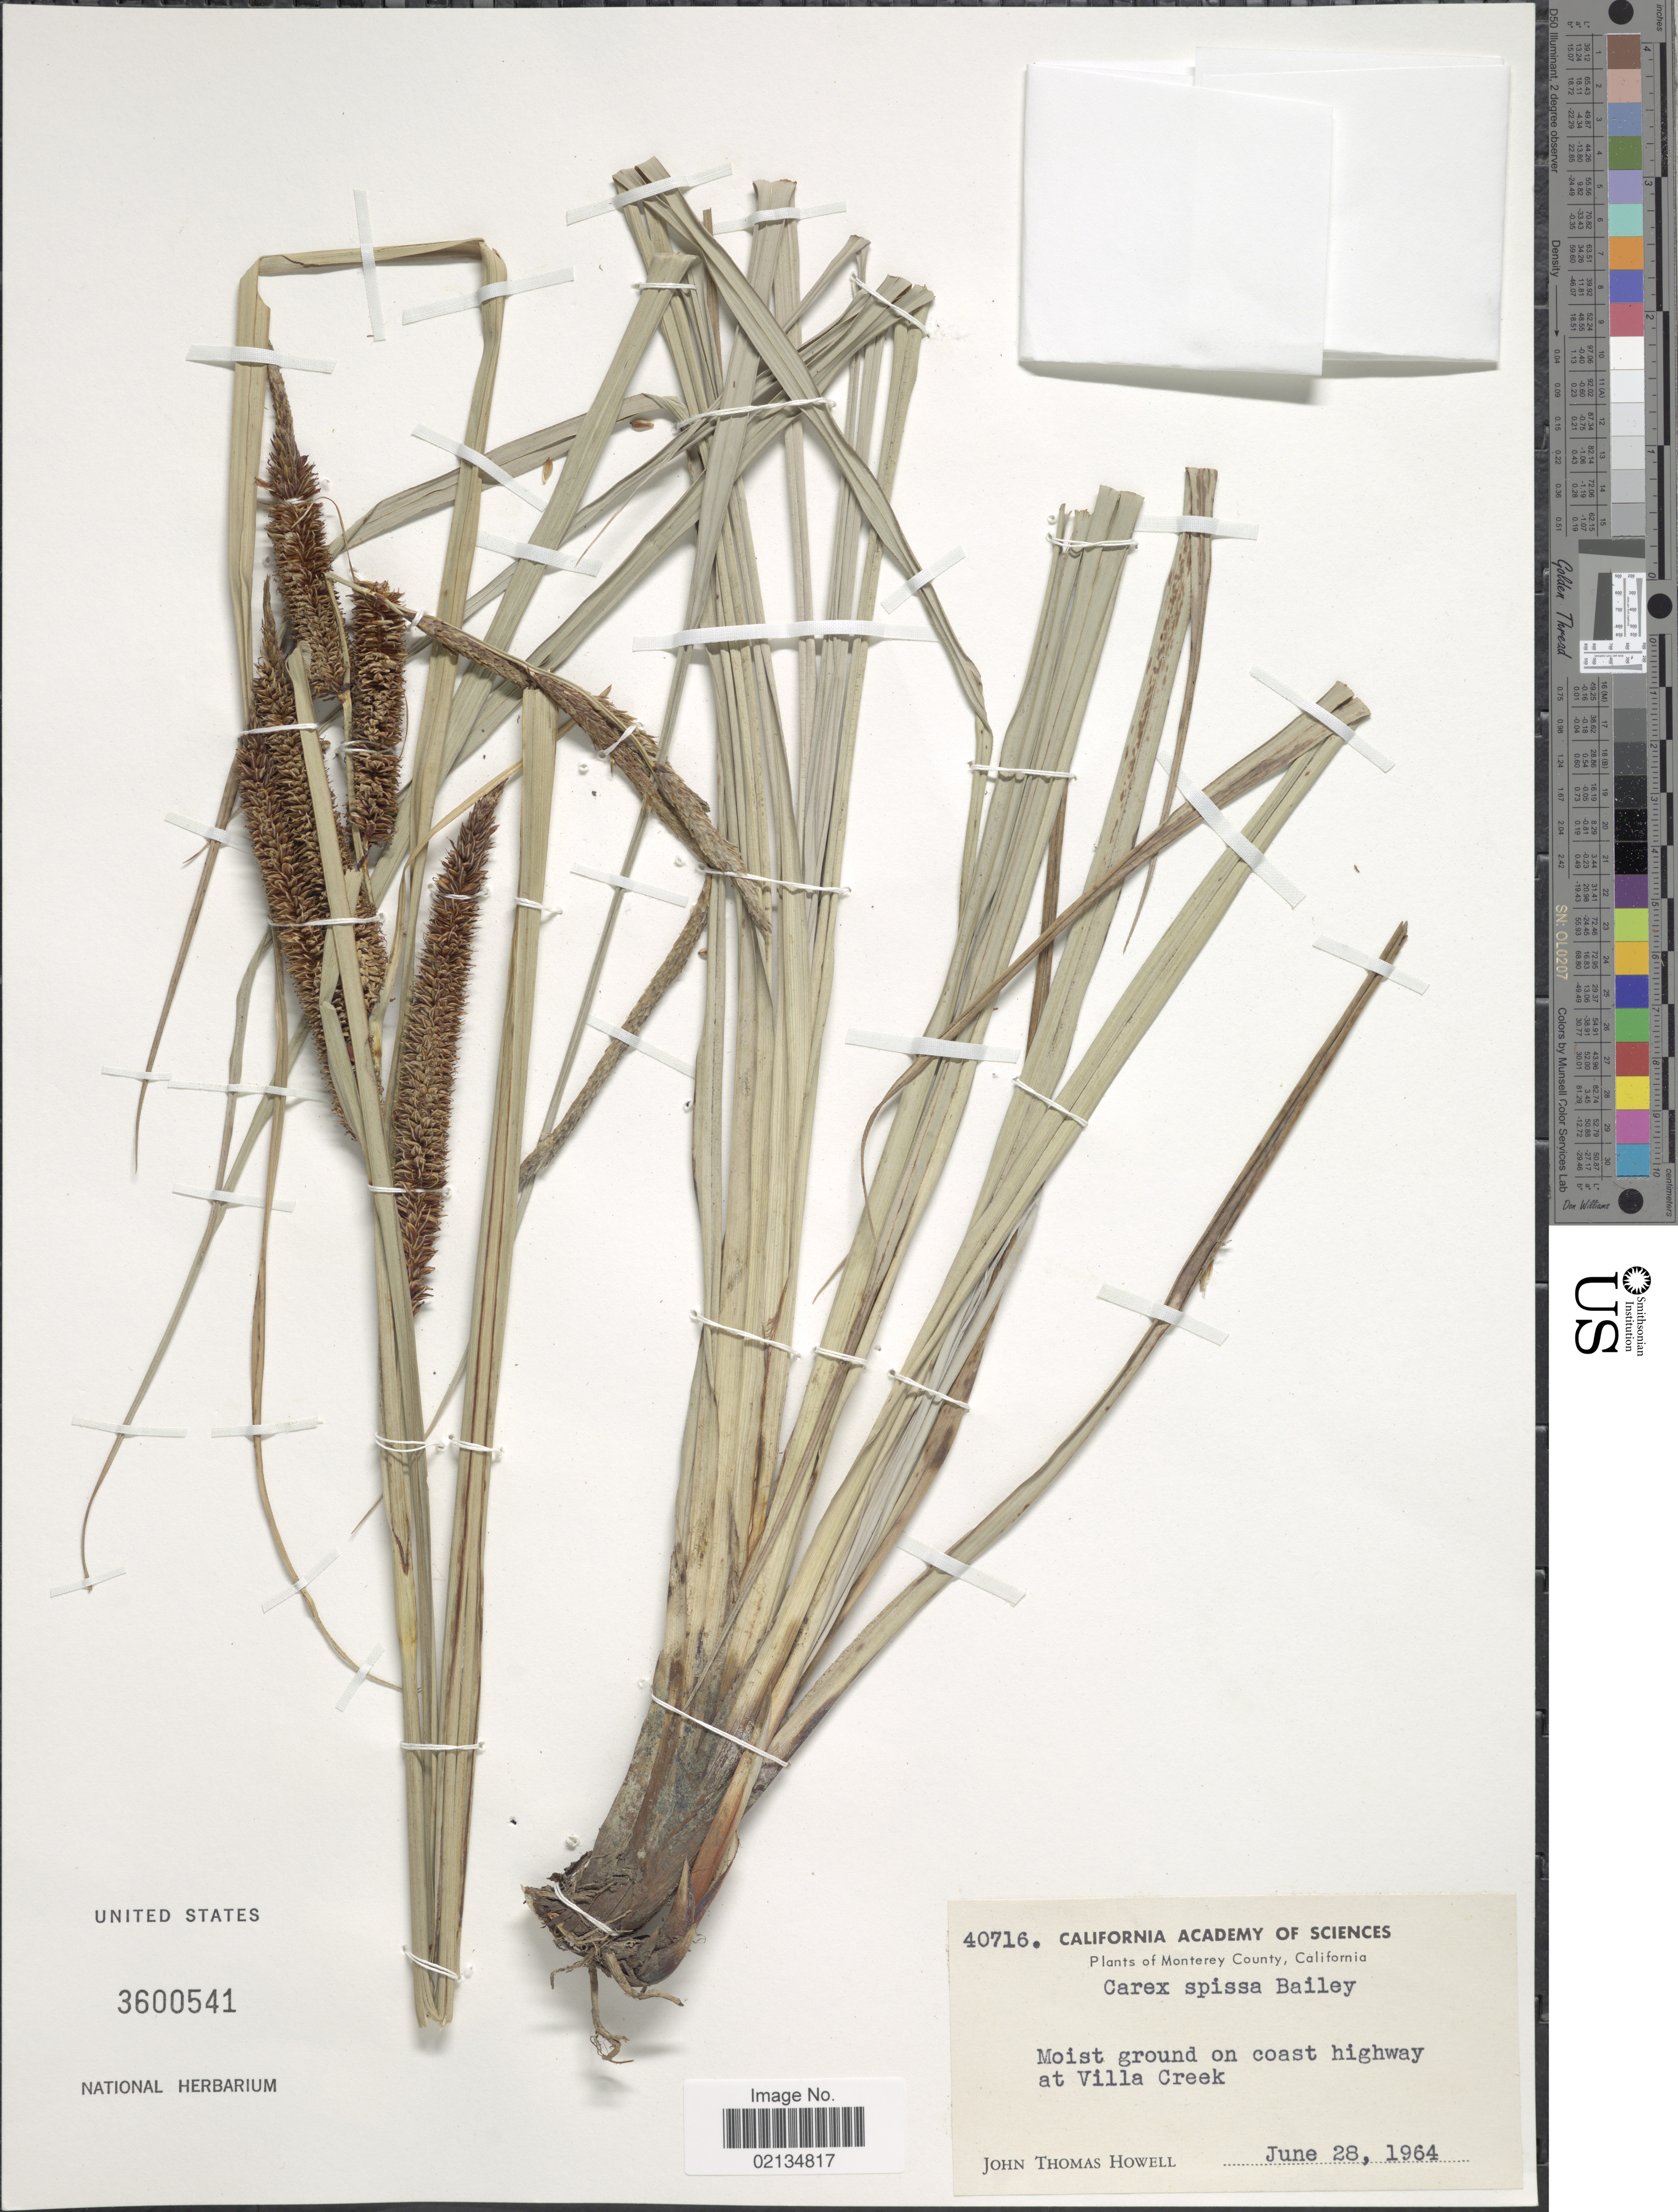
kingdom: Plantae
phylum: Tracheophyta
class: Liliopsida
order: Poales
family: Cyperaceae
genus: Carex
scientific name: Carex spissa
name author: L.H. Bailey & Hemsl.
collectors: J. T. Howell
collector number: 40716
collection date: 1964-06-28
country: United States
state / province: California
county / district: Monterey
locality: Monterey County, Moist ground on coast highway at Villa Creek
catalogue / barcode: US 3600541